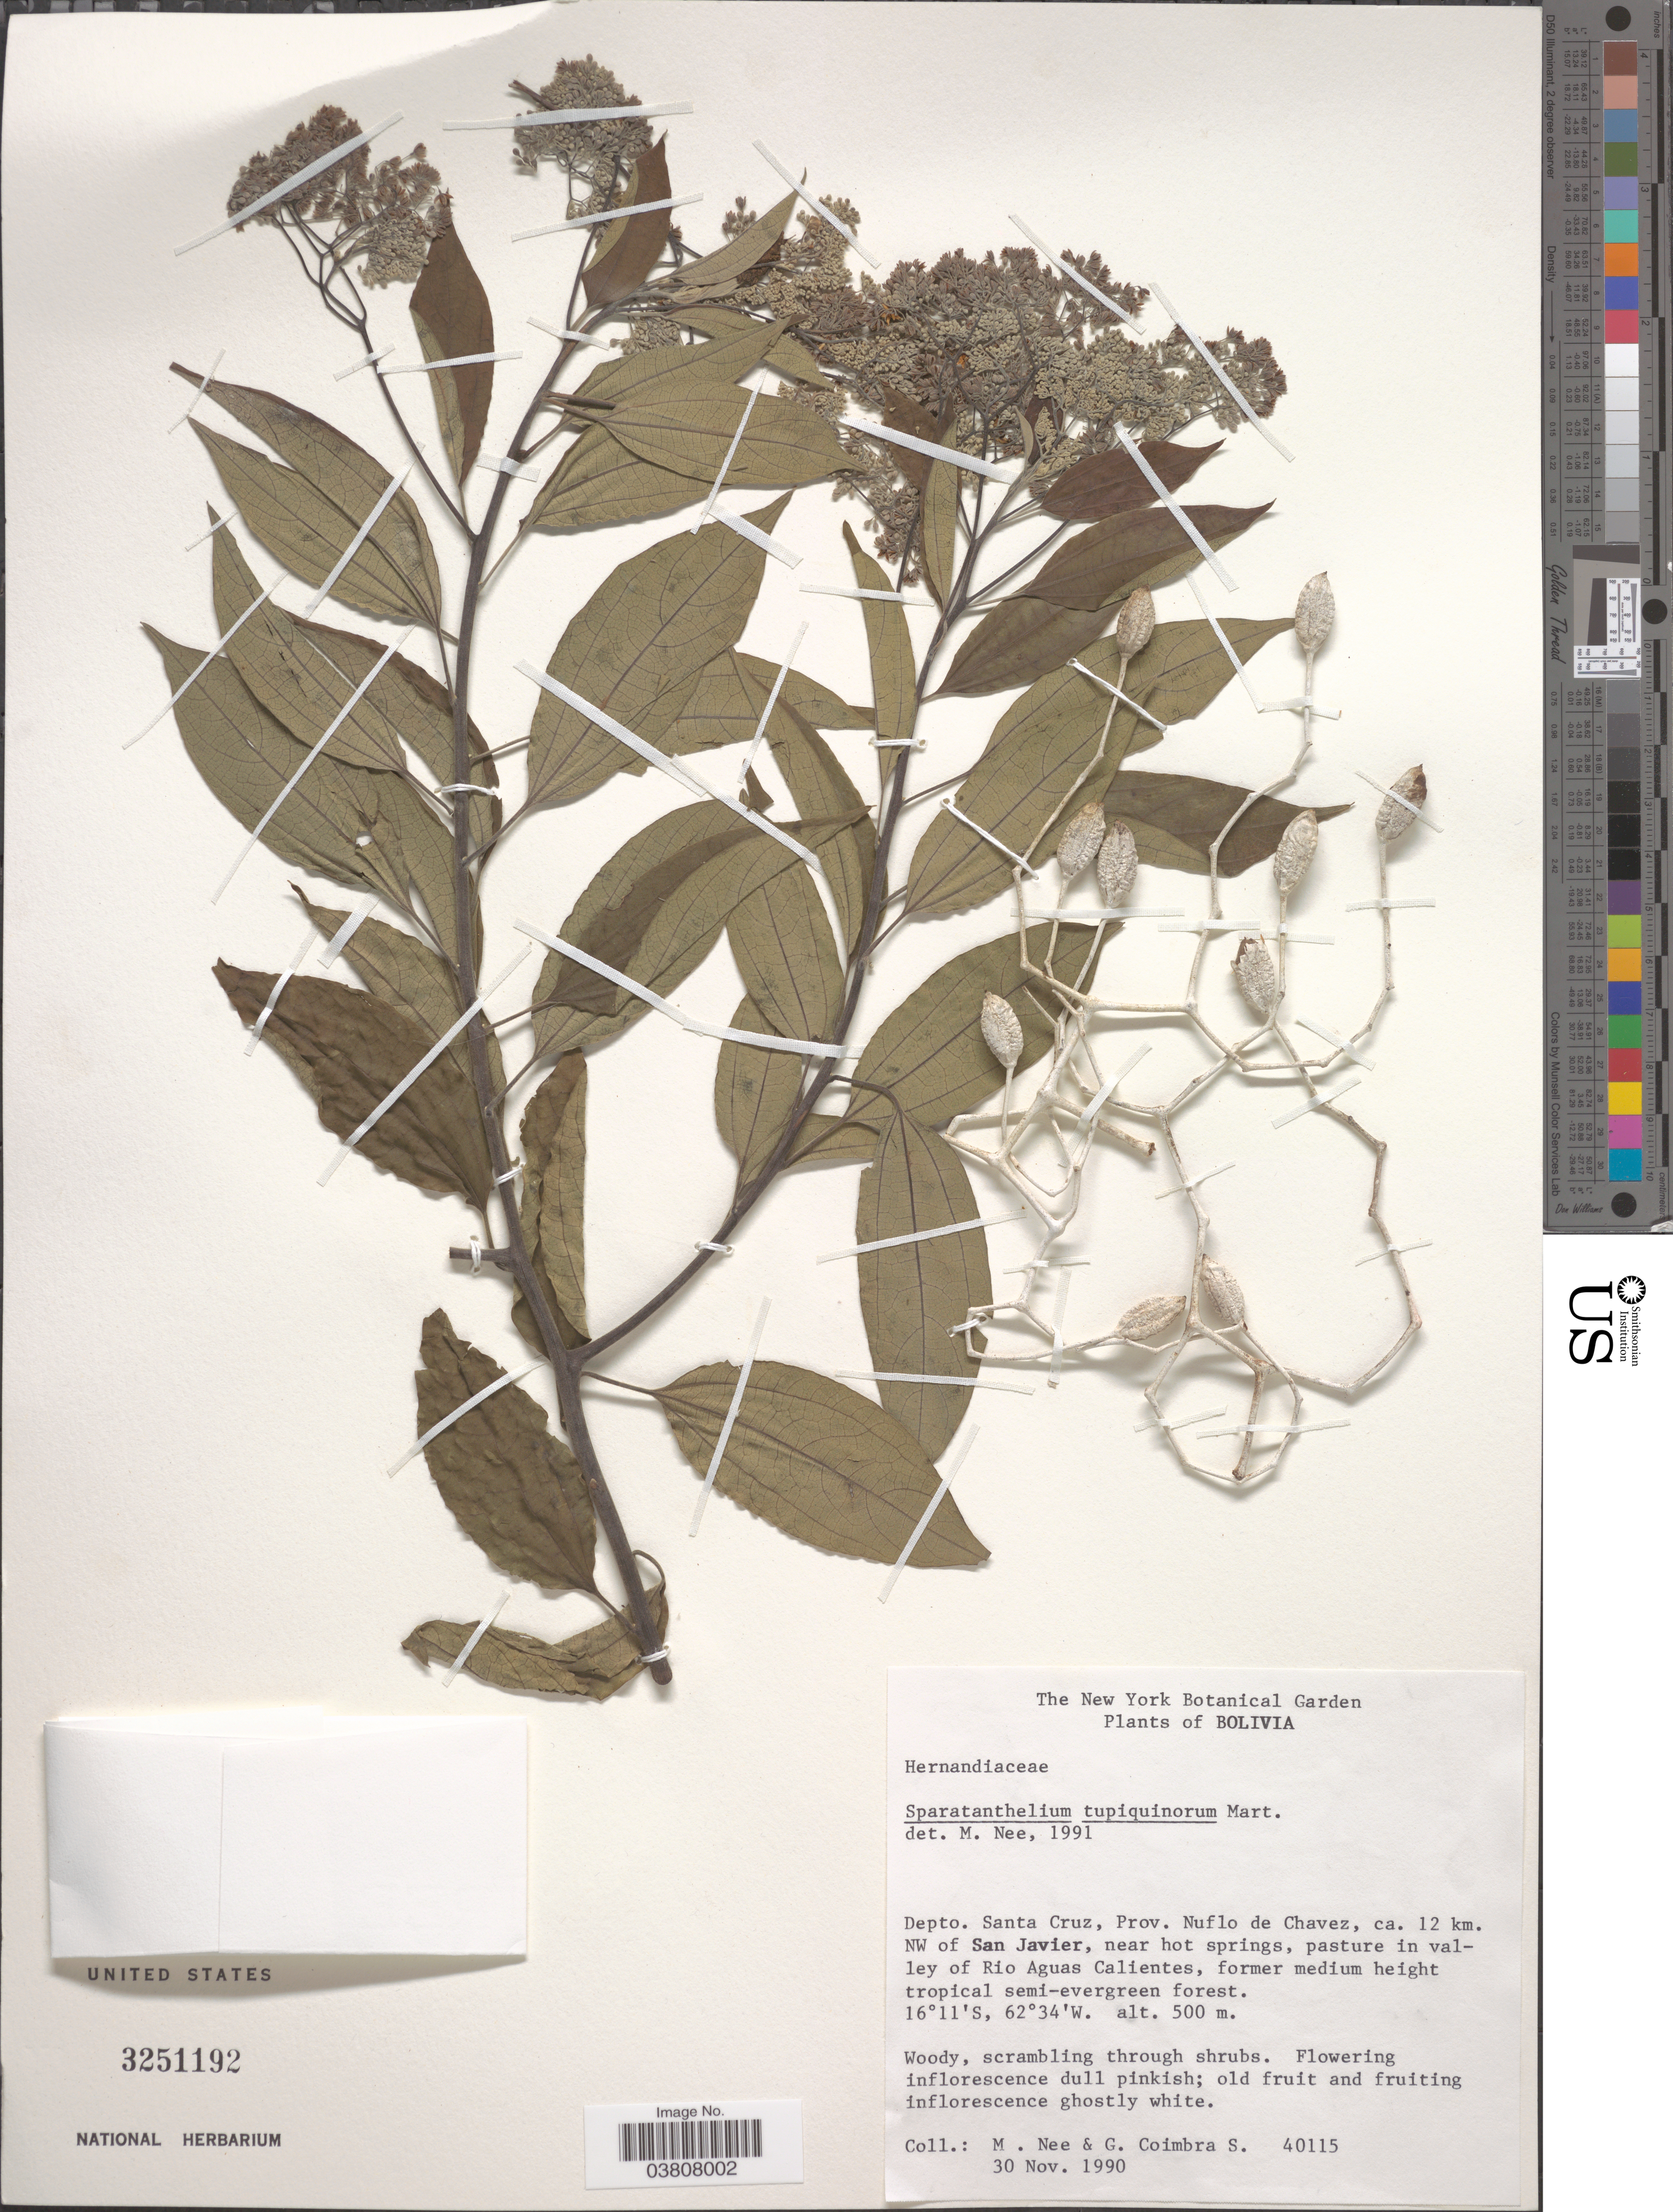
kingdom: Plantae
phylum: Tracheophyta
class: Magnoliopsida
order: Laurales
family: Hernandiaceae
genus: Sparattanthelium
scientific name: Sparattanthelium tupiniquinorum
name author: Mart.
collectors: M. Nee & G. Coimbra S.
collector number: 40115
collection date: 1990-11-30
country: Bolivia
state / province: Santa Cruz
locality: Depto. Santa Cruz, Prov. Nuflo de chaves, ca. 12 km. NW of San Javier, near hot springs, pasture in valley of Rio Aguas Calientes.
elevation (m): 500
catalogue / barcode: US 3251192